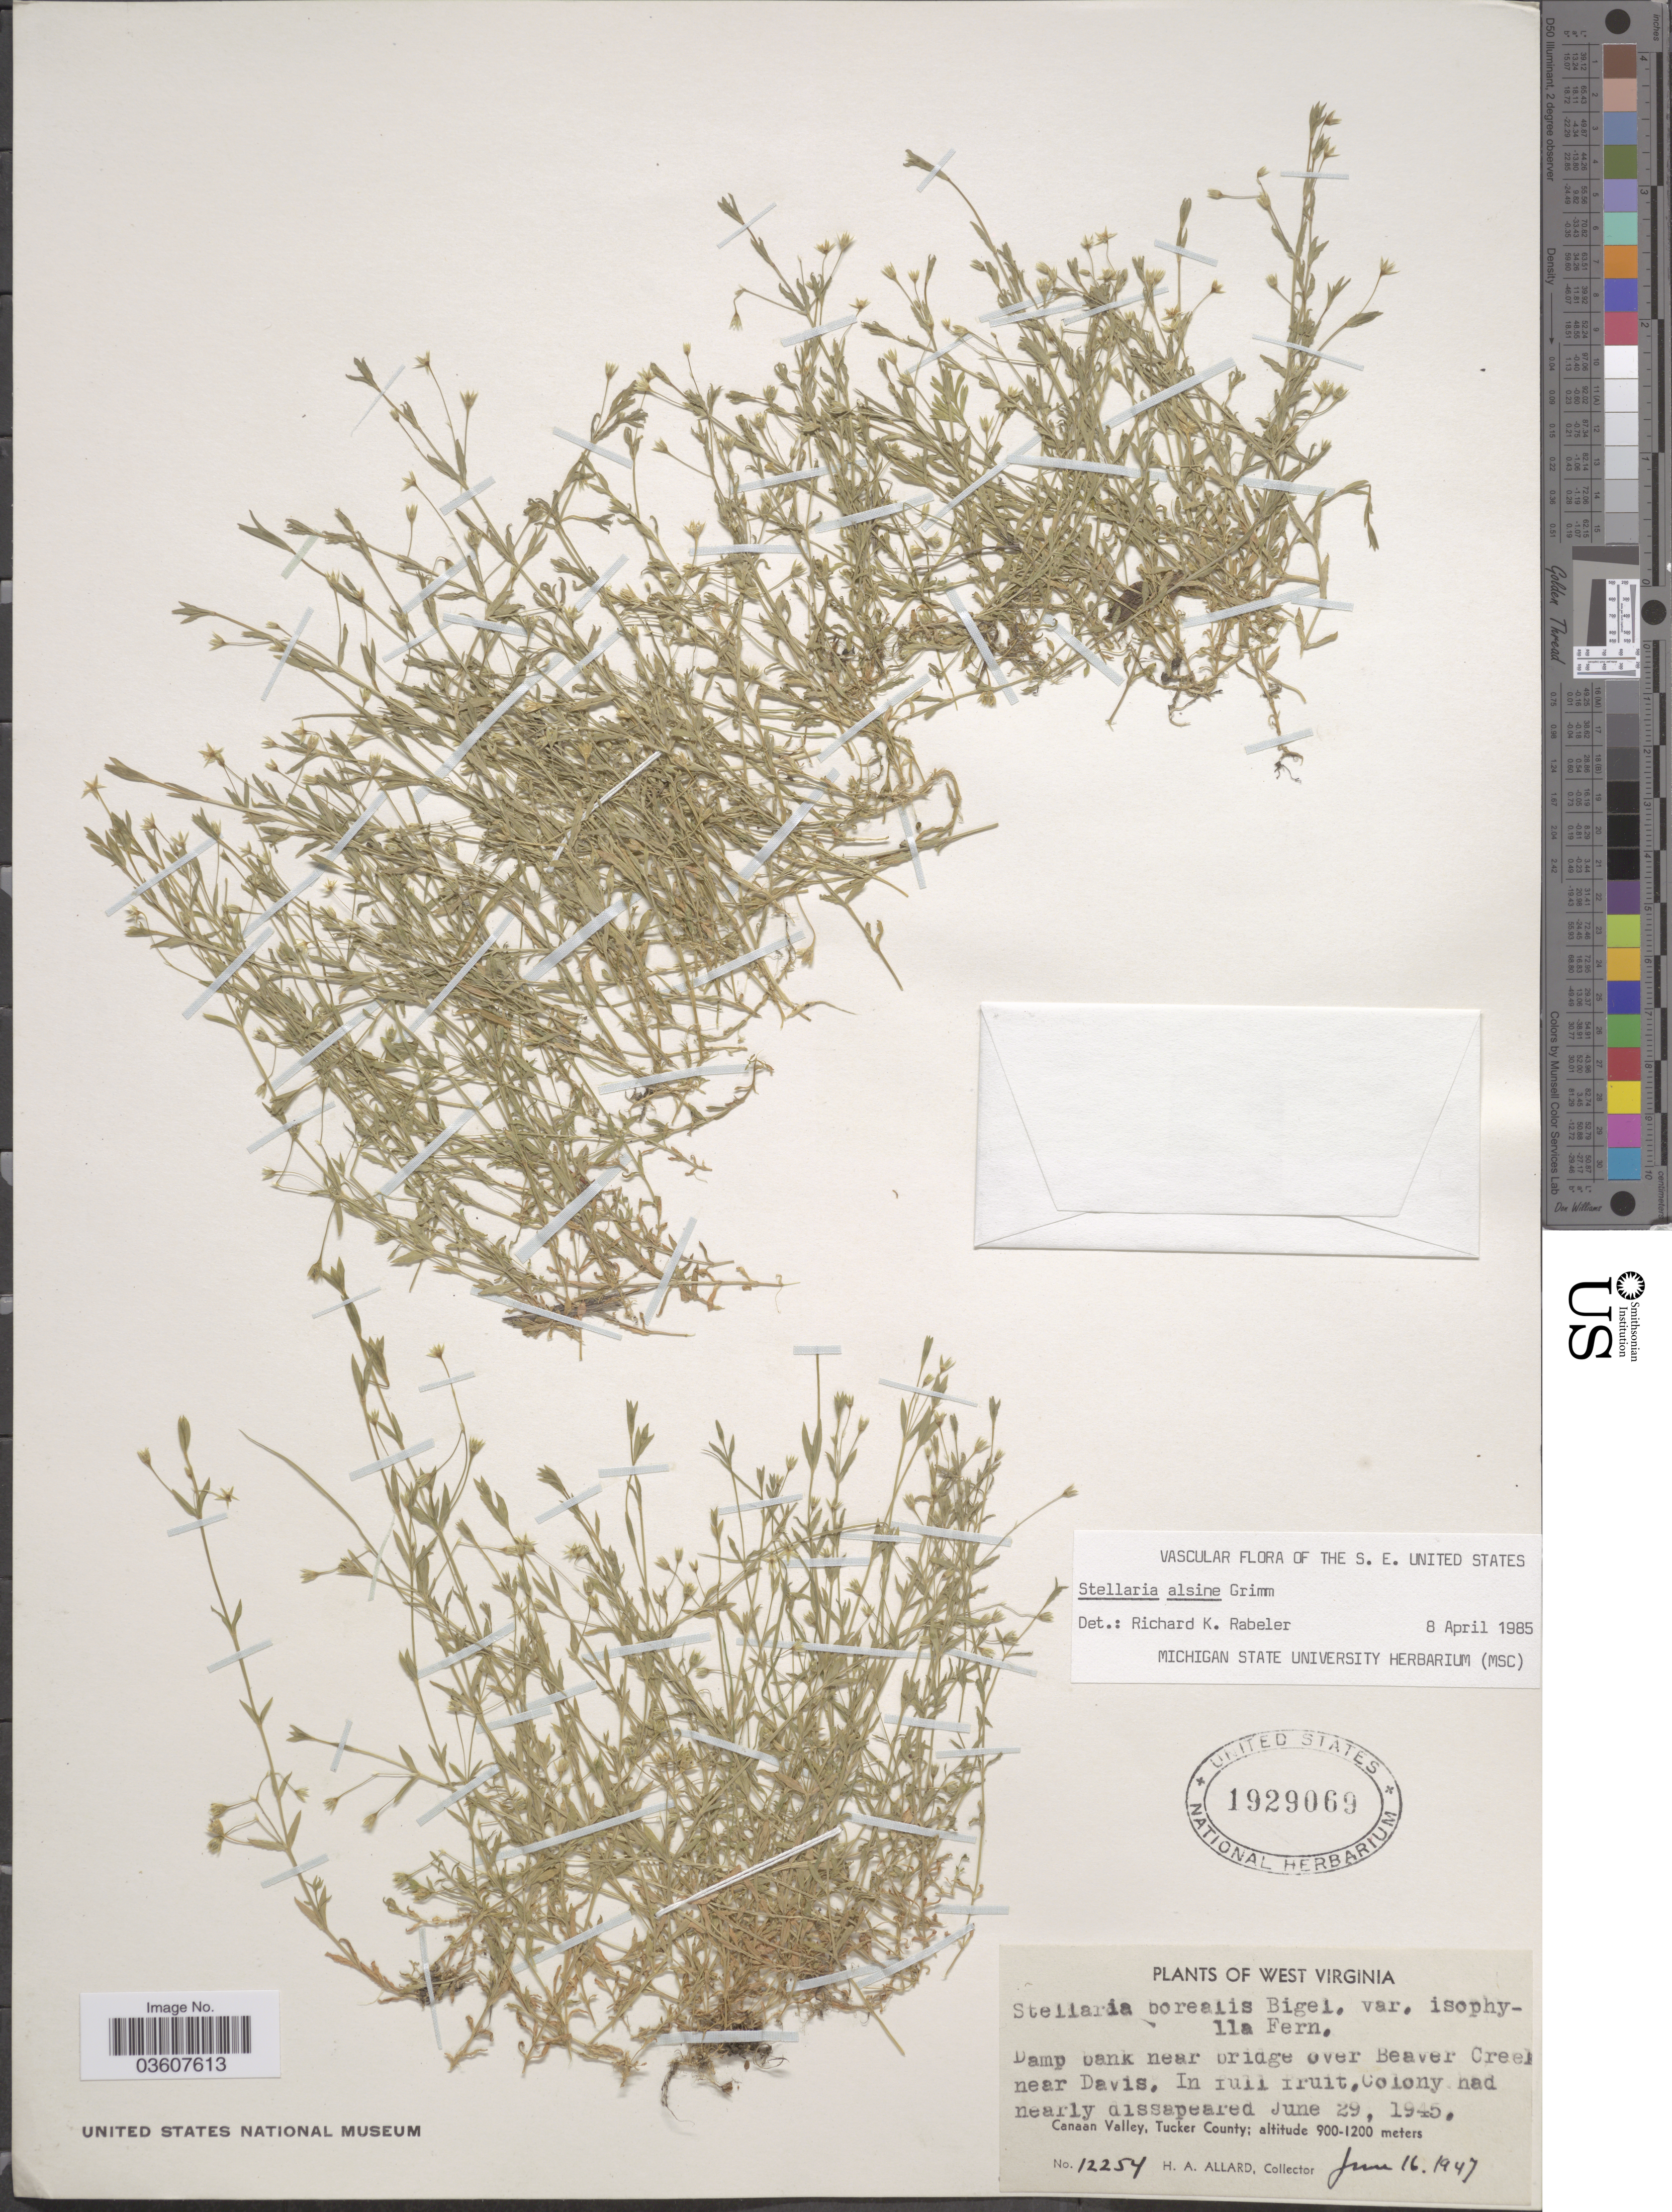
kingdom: Plantae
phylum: Tracheophyta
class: Magnoliopsida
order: Caryophyllales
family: Caryophyllaceae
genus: Stellaria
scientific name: Stellaria alsine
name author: Grimm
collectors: H. A. Allard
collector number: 12254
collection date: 1947-06-16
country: United States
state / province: West Virginia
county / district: Tucker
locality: Damp bank near bridge over Beaver Creek near Davis. Canaan Valley, Tucker County.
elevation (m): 900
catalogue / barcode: US 1929069